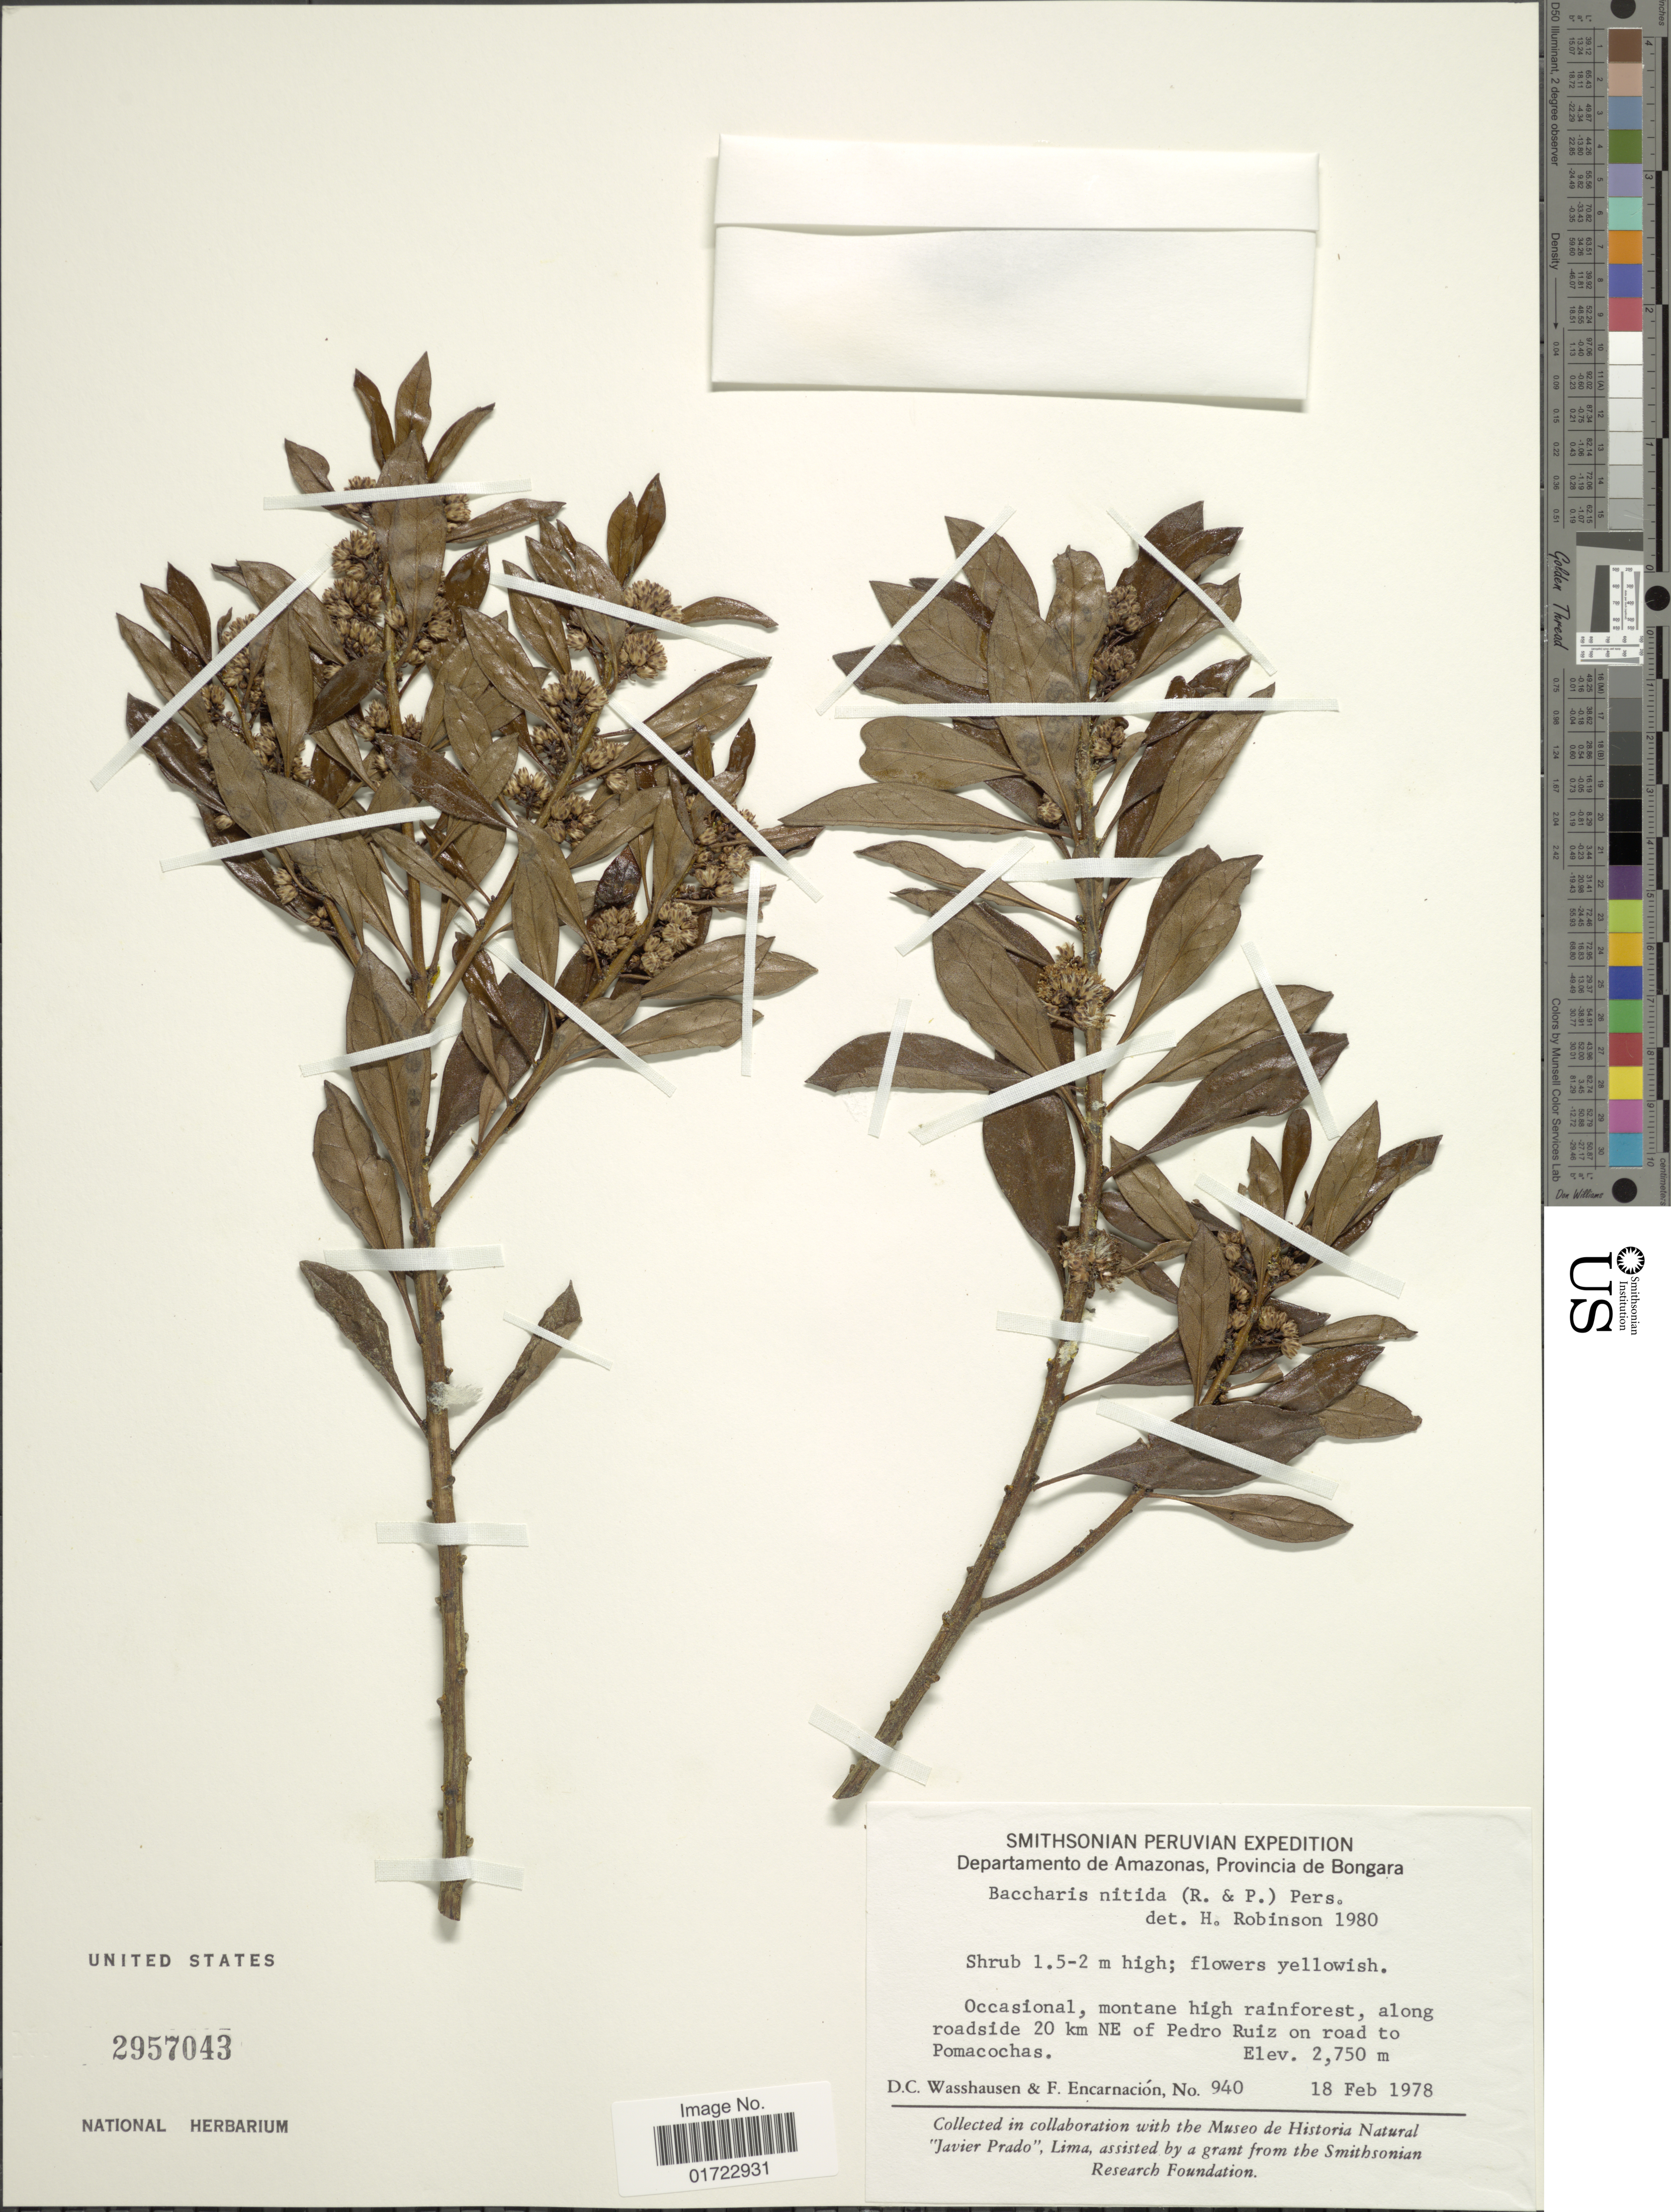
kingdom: Plantae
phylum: Tracheophyta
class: Magnoliopsida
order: Asterales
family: Asteraceae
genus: Baccharis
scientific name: Baccharis nitida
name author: (Ruiz & Pav.) Pers.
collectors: D. C. Wasshausen & F. Encarnación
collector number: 940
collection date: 1978-02-18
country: Peru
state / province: Amazonas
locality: Provincia de Bongara. along roadside 20 km NE of Pedro Ruiz on road to Pomacochas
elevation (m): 2750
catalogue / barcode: US 2957043